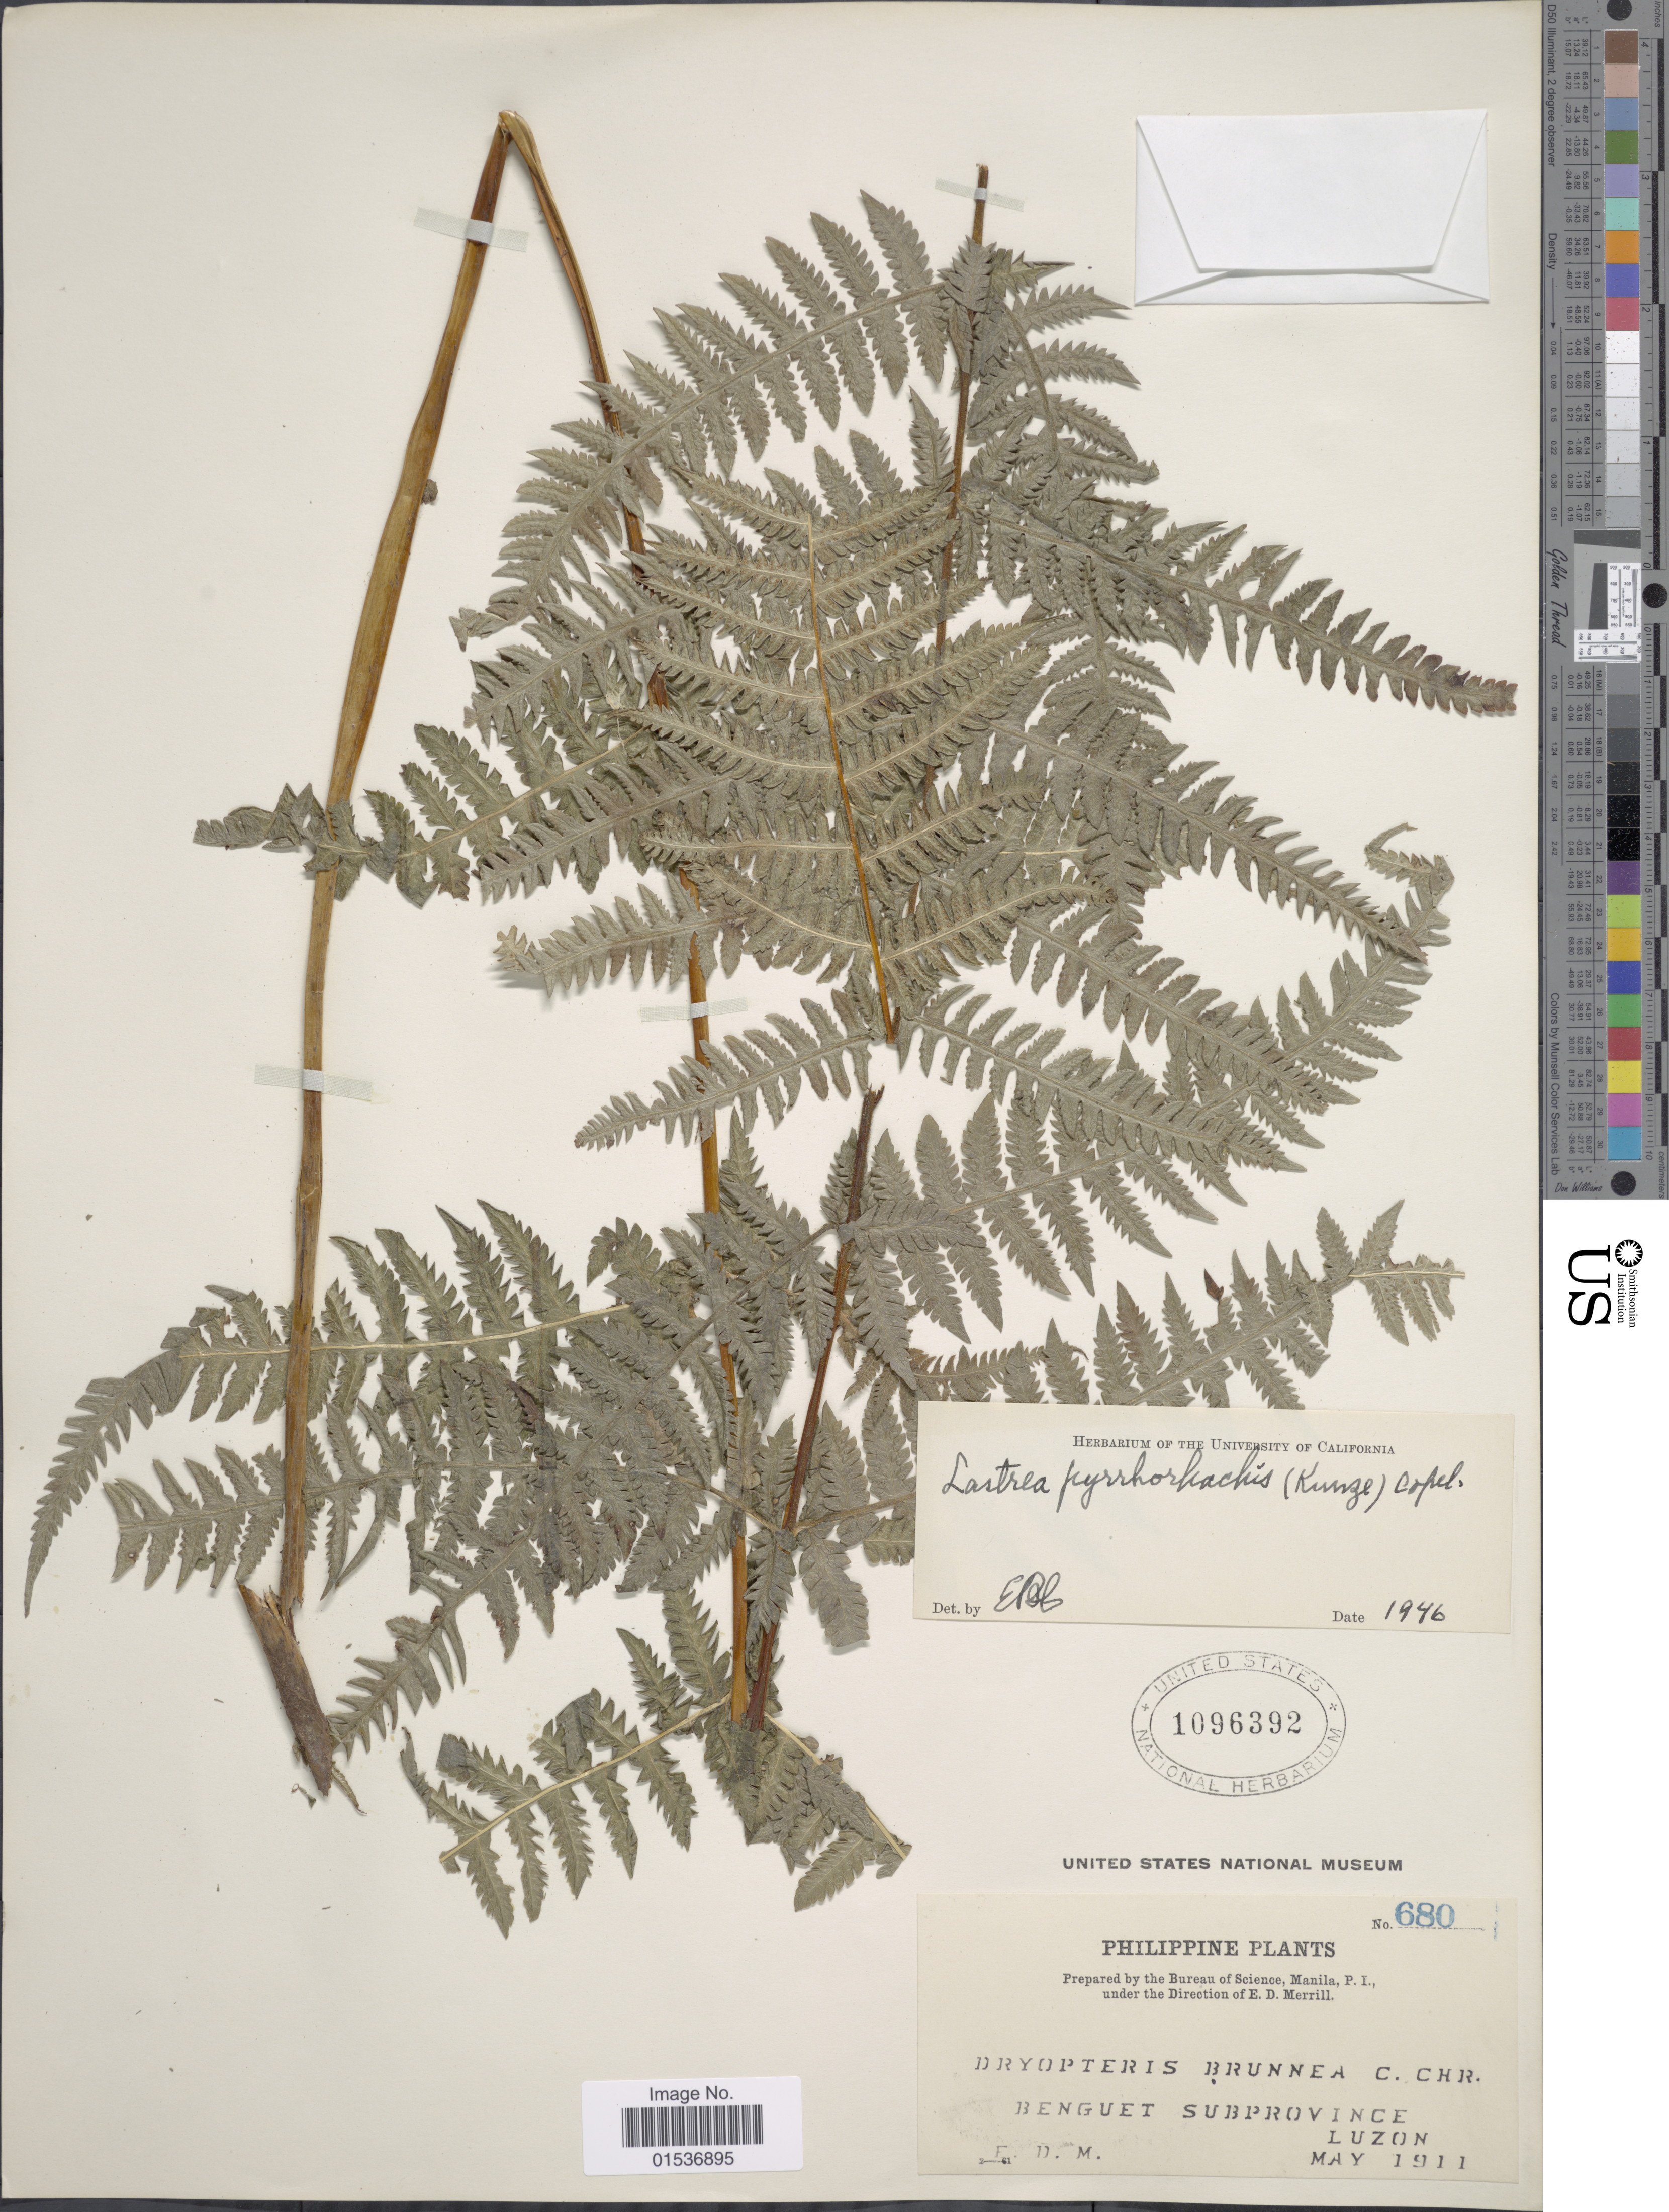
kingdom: Plantae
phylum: Tracheophyta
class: Polypodiopsida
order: Polypodiales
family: Thelypteridaceae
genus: Pseudophegopteris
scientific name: Pseudophegopteris pyrrhorachis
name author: (Kunze) Ching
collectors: E. D. Merrill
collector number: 680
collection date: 1911-05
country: Philippines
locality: Philippine, Benguet Subprovince, Luzon.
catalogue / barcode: US 1096392